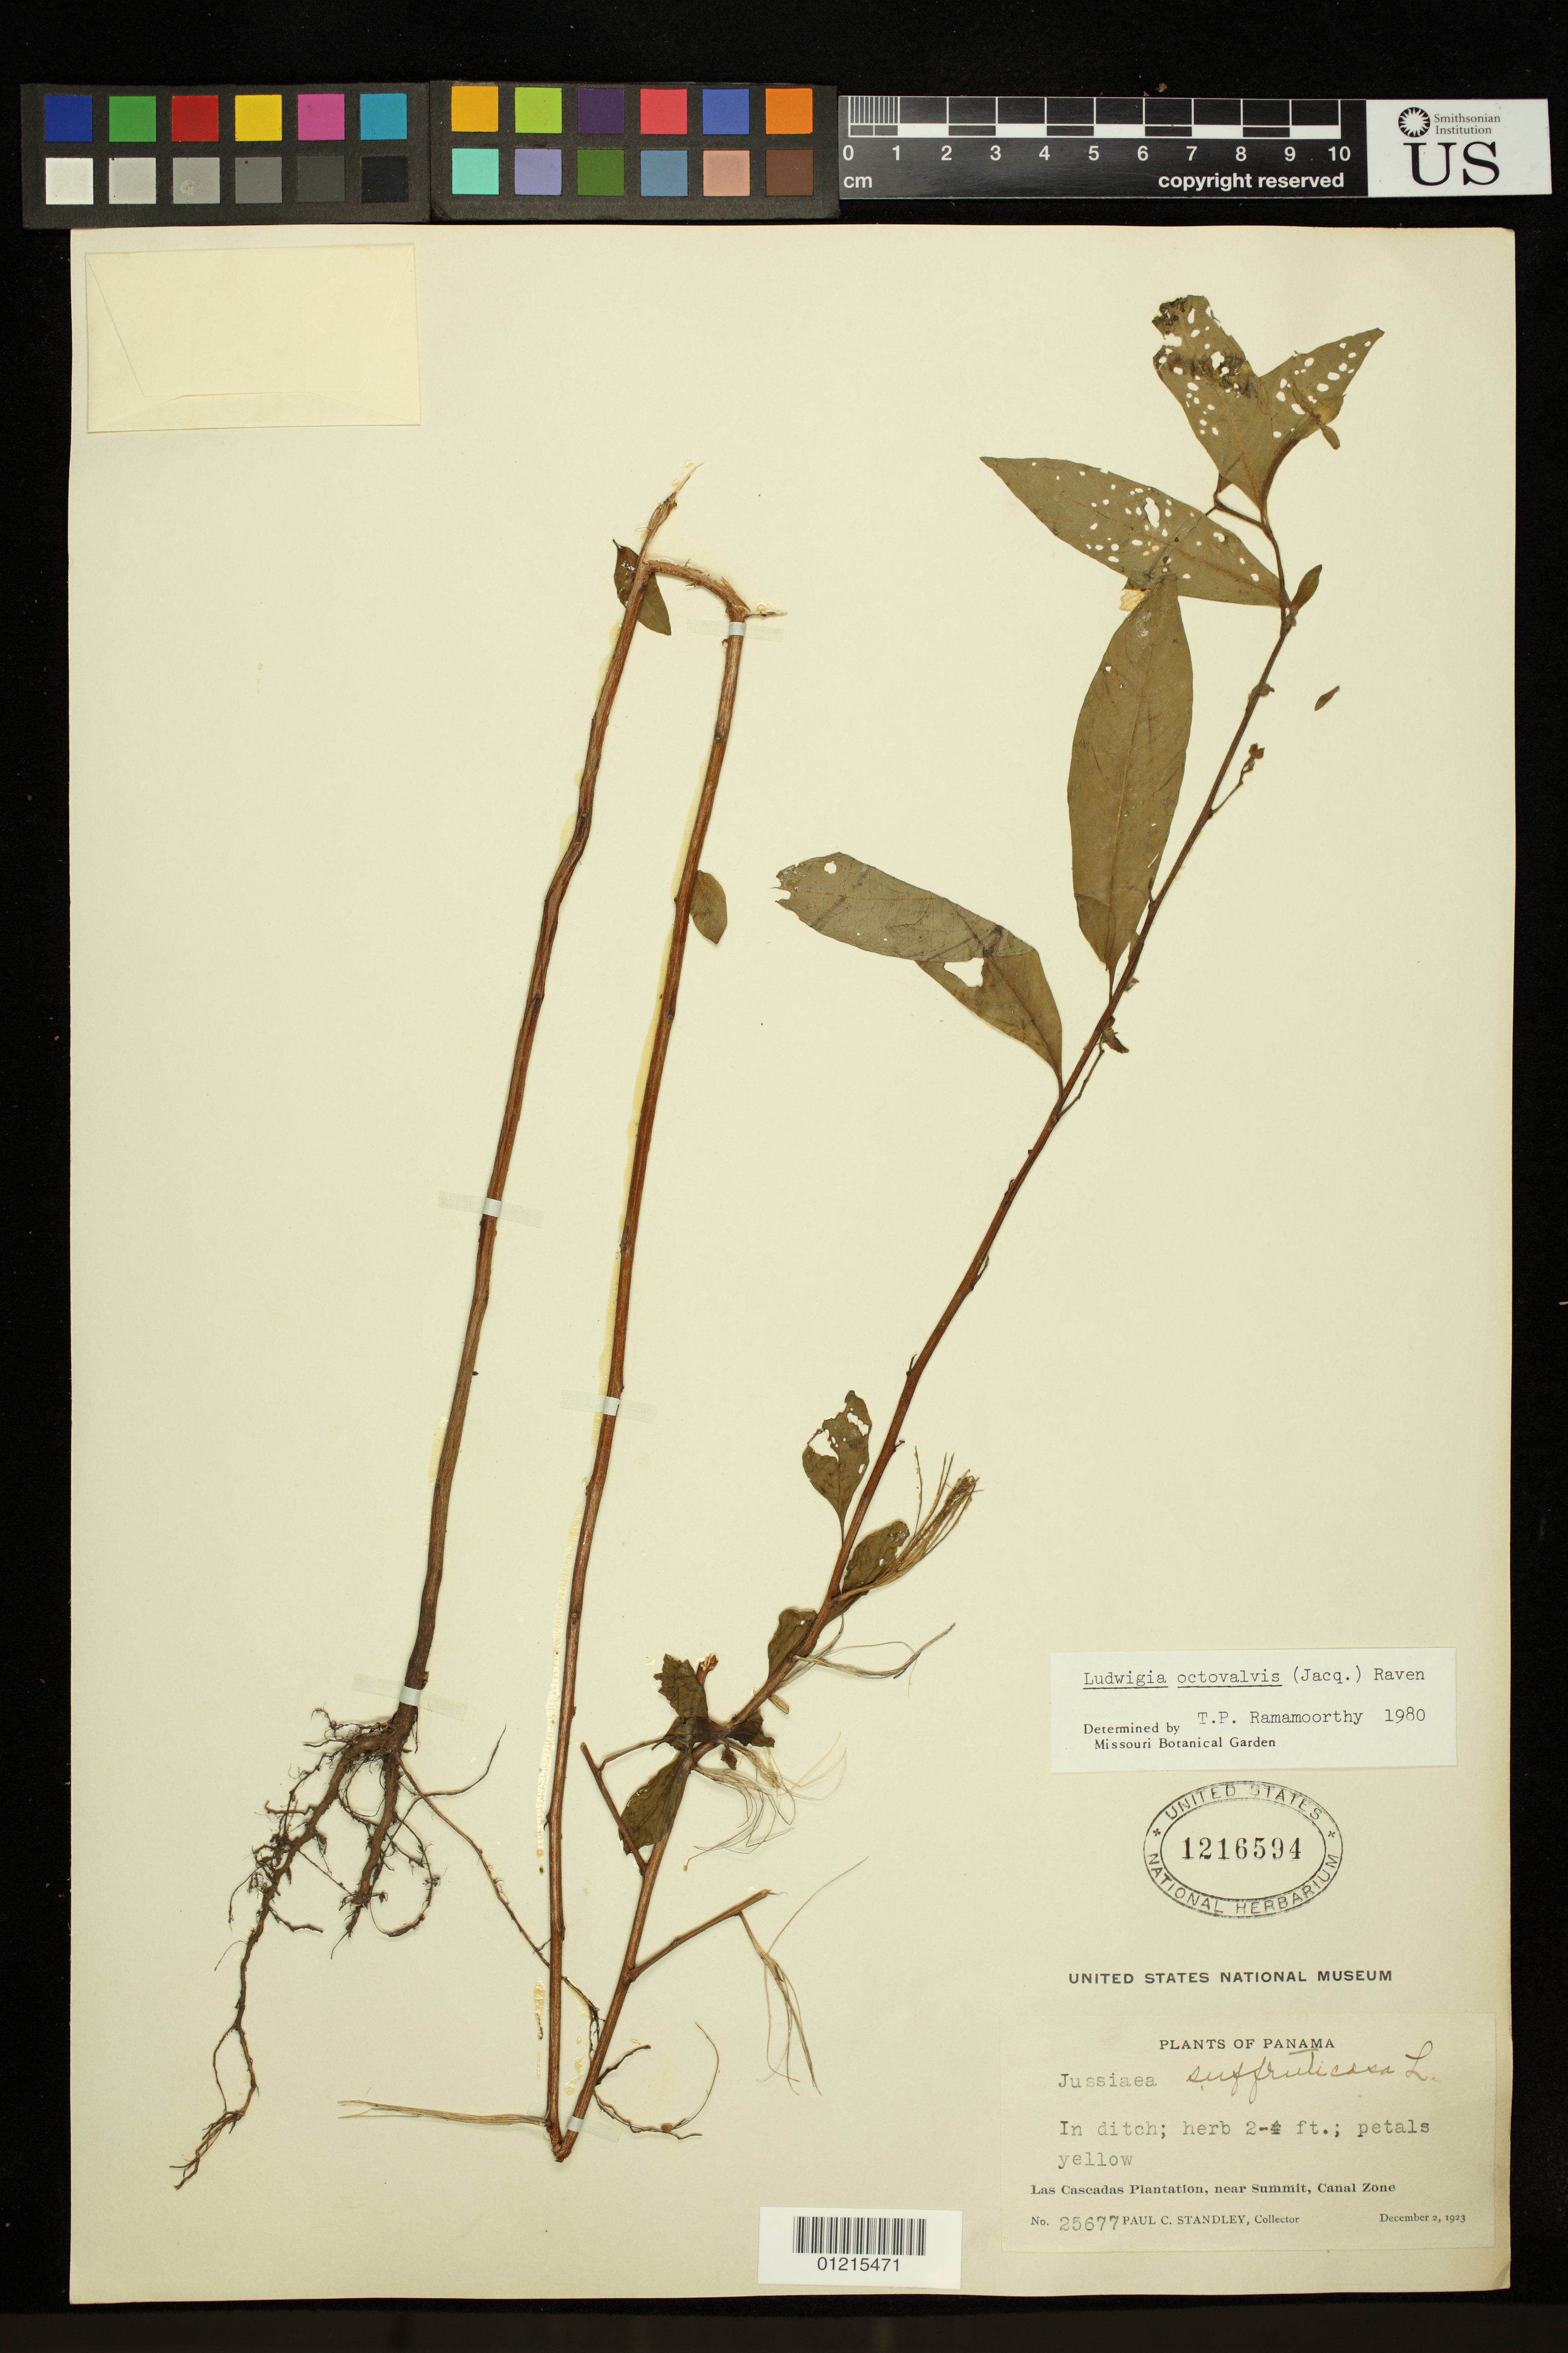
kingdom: Plantae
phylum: Tracheophyta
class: Magnoliopsida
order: Myrtales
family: Onagraceae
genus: Ludwigia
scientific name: Ludwigia octovalvis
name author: (Jacq.) P.H. Raven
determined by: Ramamoorthy, T. P.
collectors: P. C. Standley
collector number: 25677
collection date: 1923-12-02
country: Panama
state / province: Panamá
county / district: Canal Zone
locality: Las Cascadas Plantation, near Summit.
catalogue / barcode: US 1216594